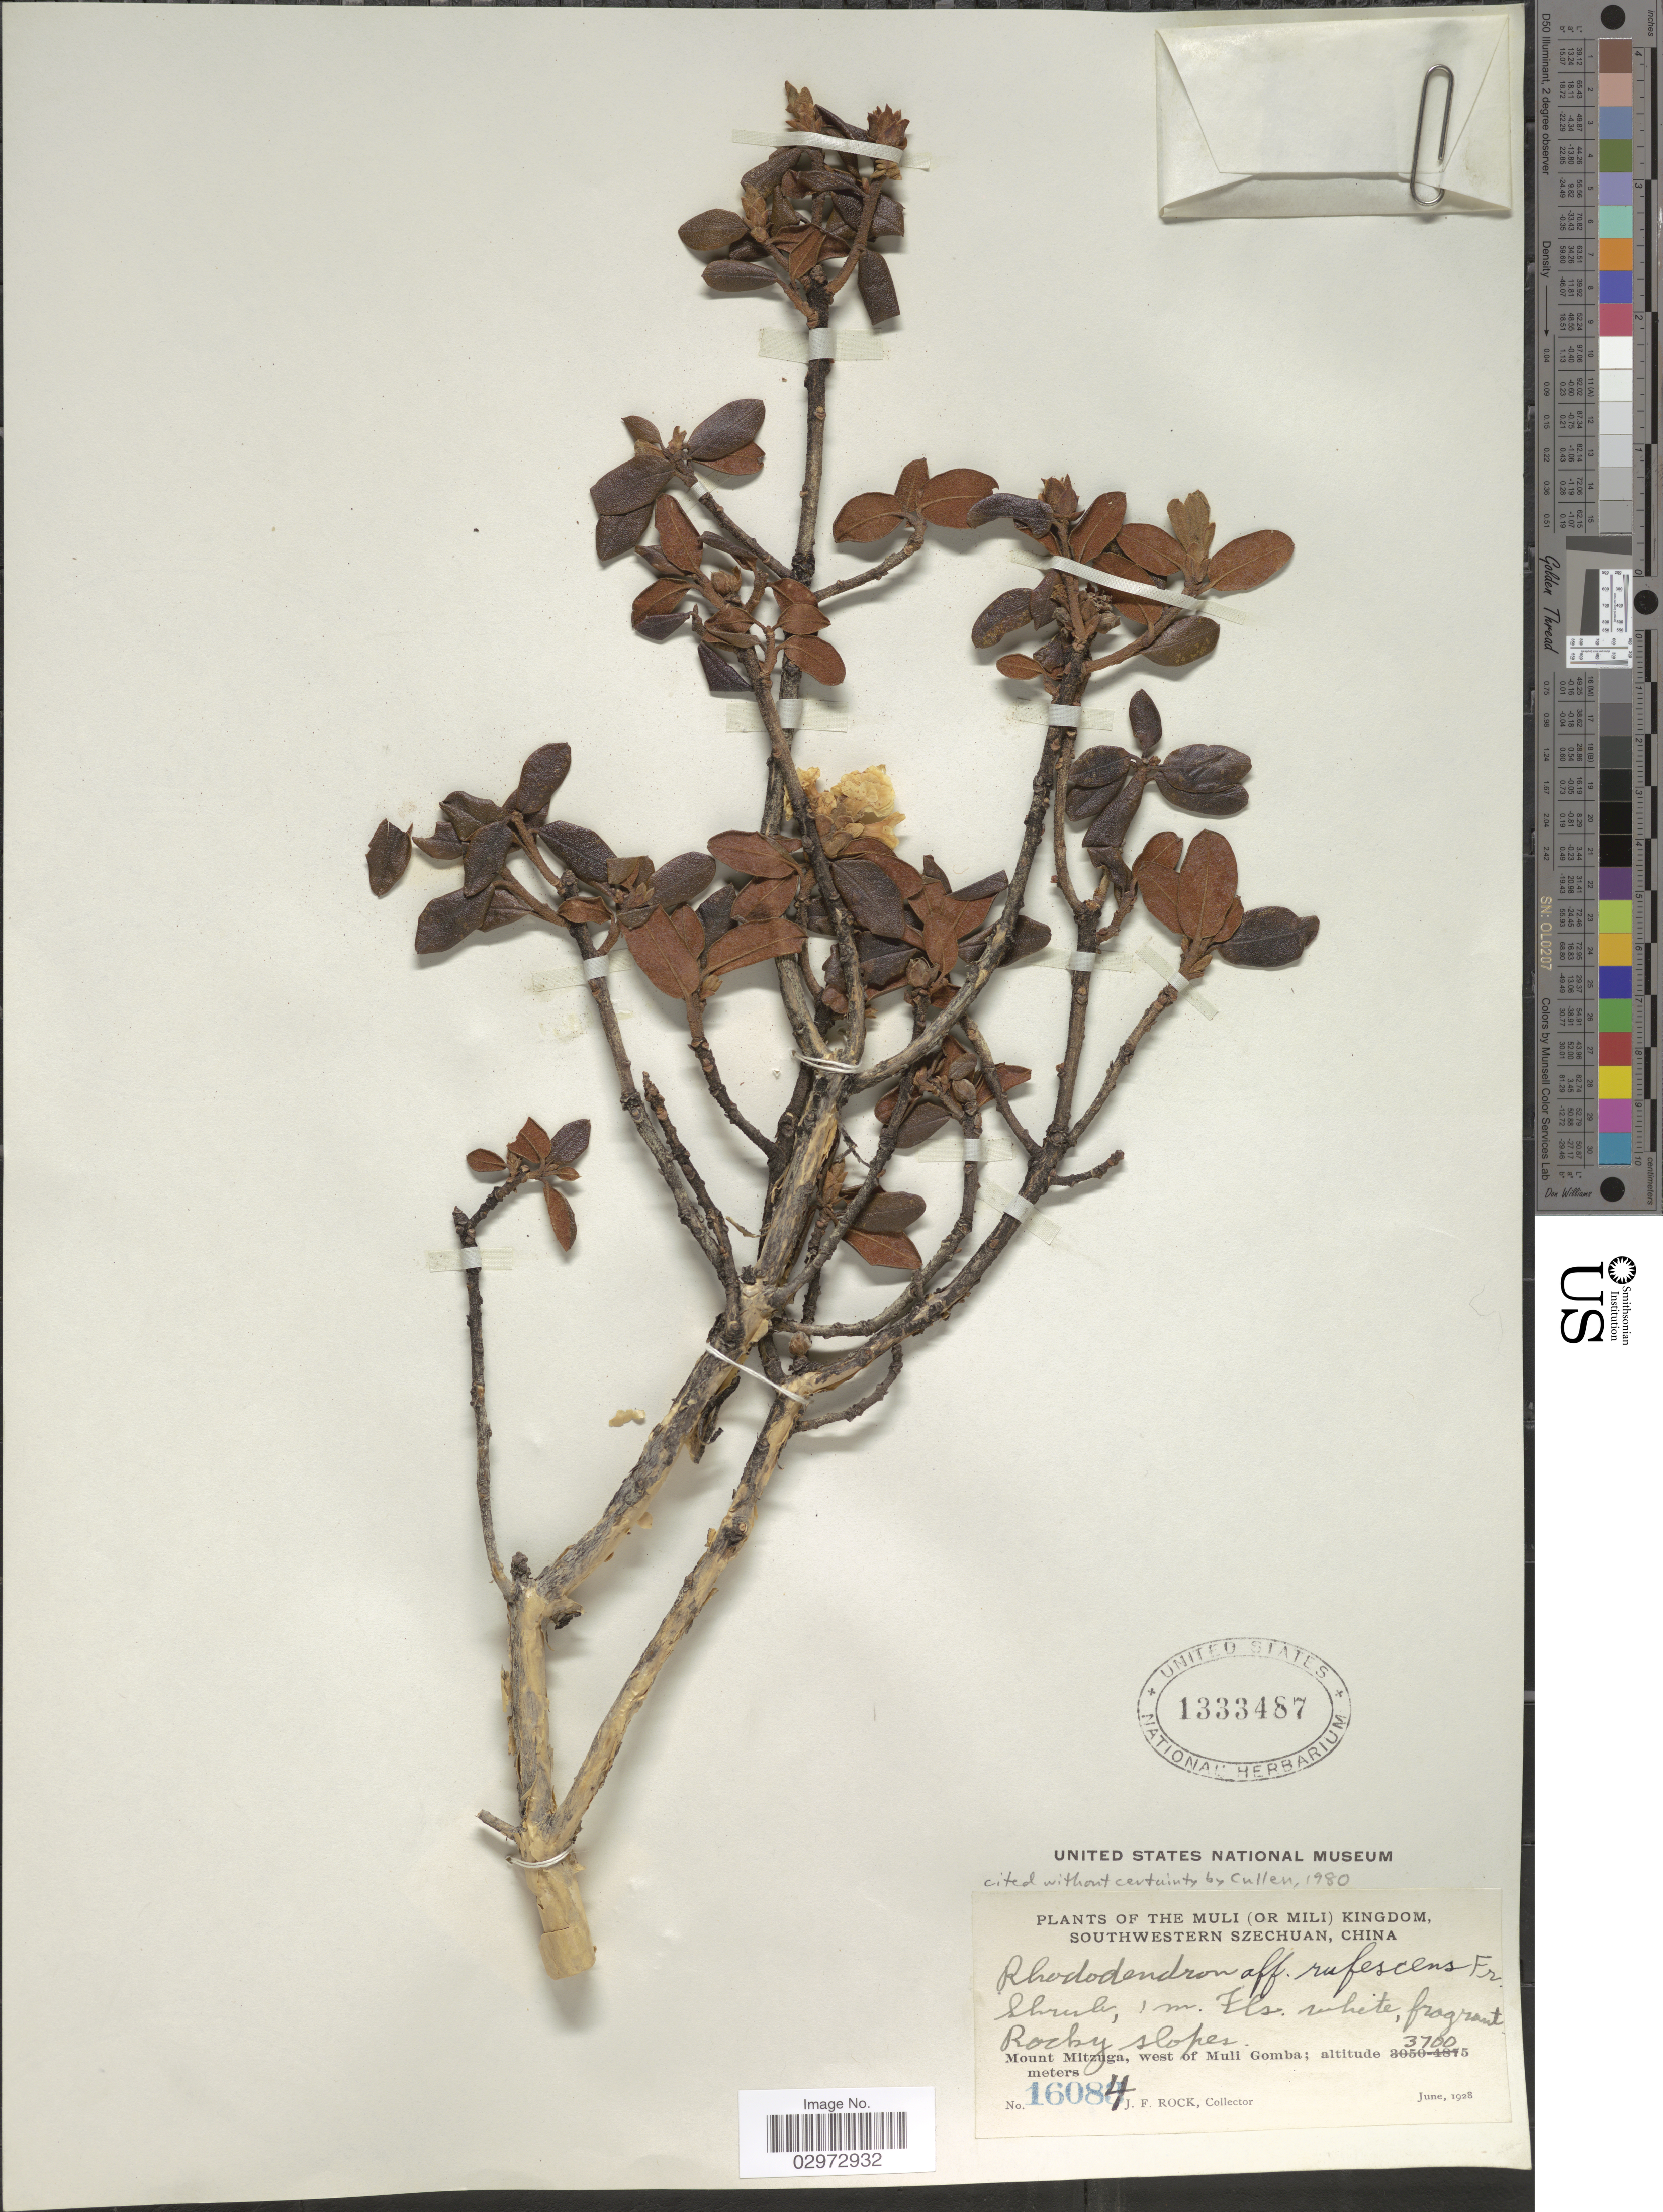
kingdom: Plantae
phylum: Tracheophyta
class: Magnoliopsida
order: Ericales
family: Ericaceae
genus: Rhododendron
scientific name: Rhododendron rufescens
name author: Franch.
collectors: J. Rock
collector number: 16084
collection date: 1928-06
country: China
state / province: Sichuan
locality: Muli (or Mili) Kingdom, Southwestern Szechuan, Mount Mitzuga, west of Muli Gomba.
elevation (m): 3700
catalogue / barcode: US 1333487